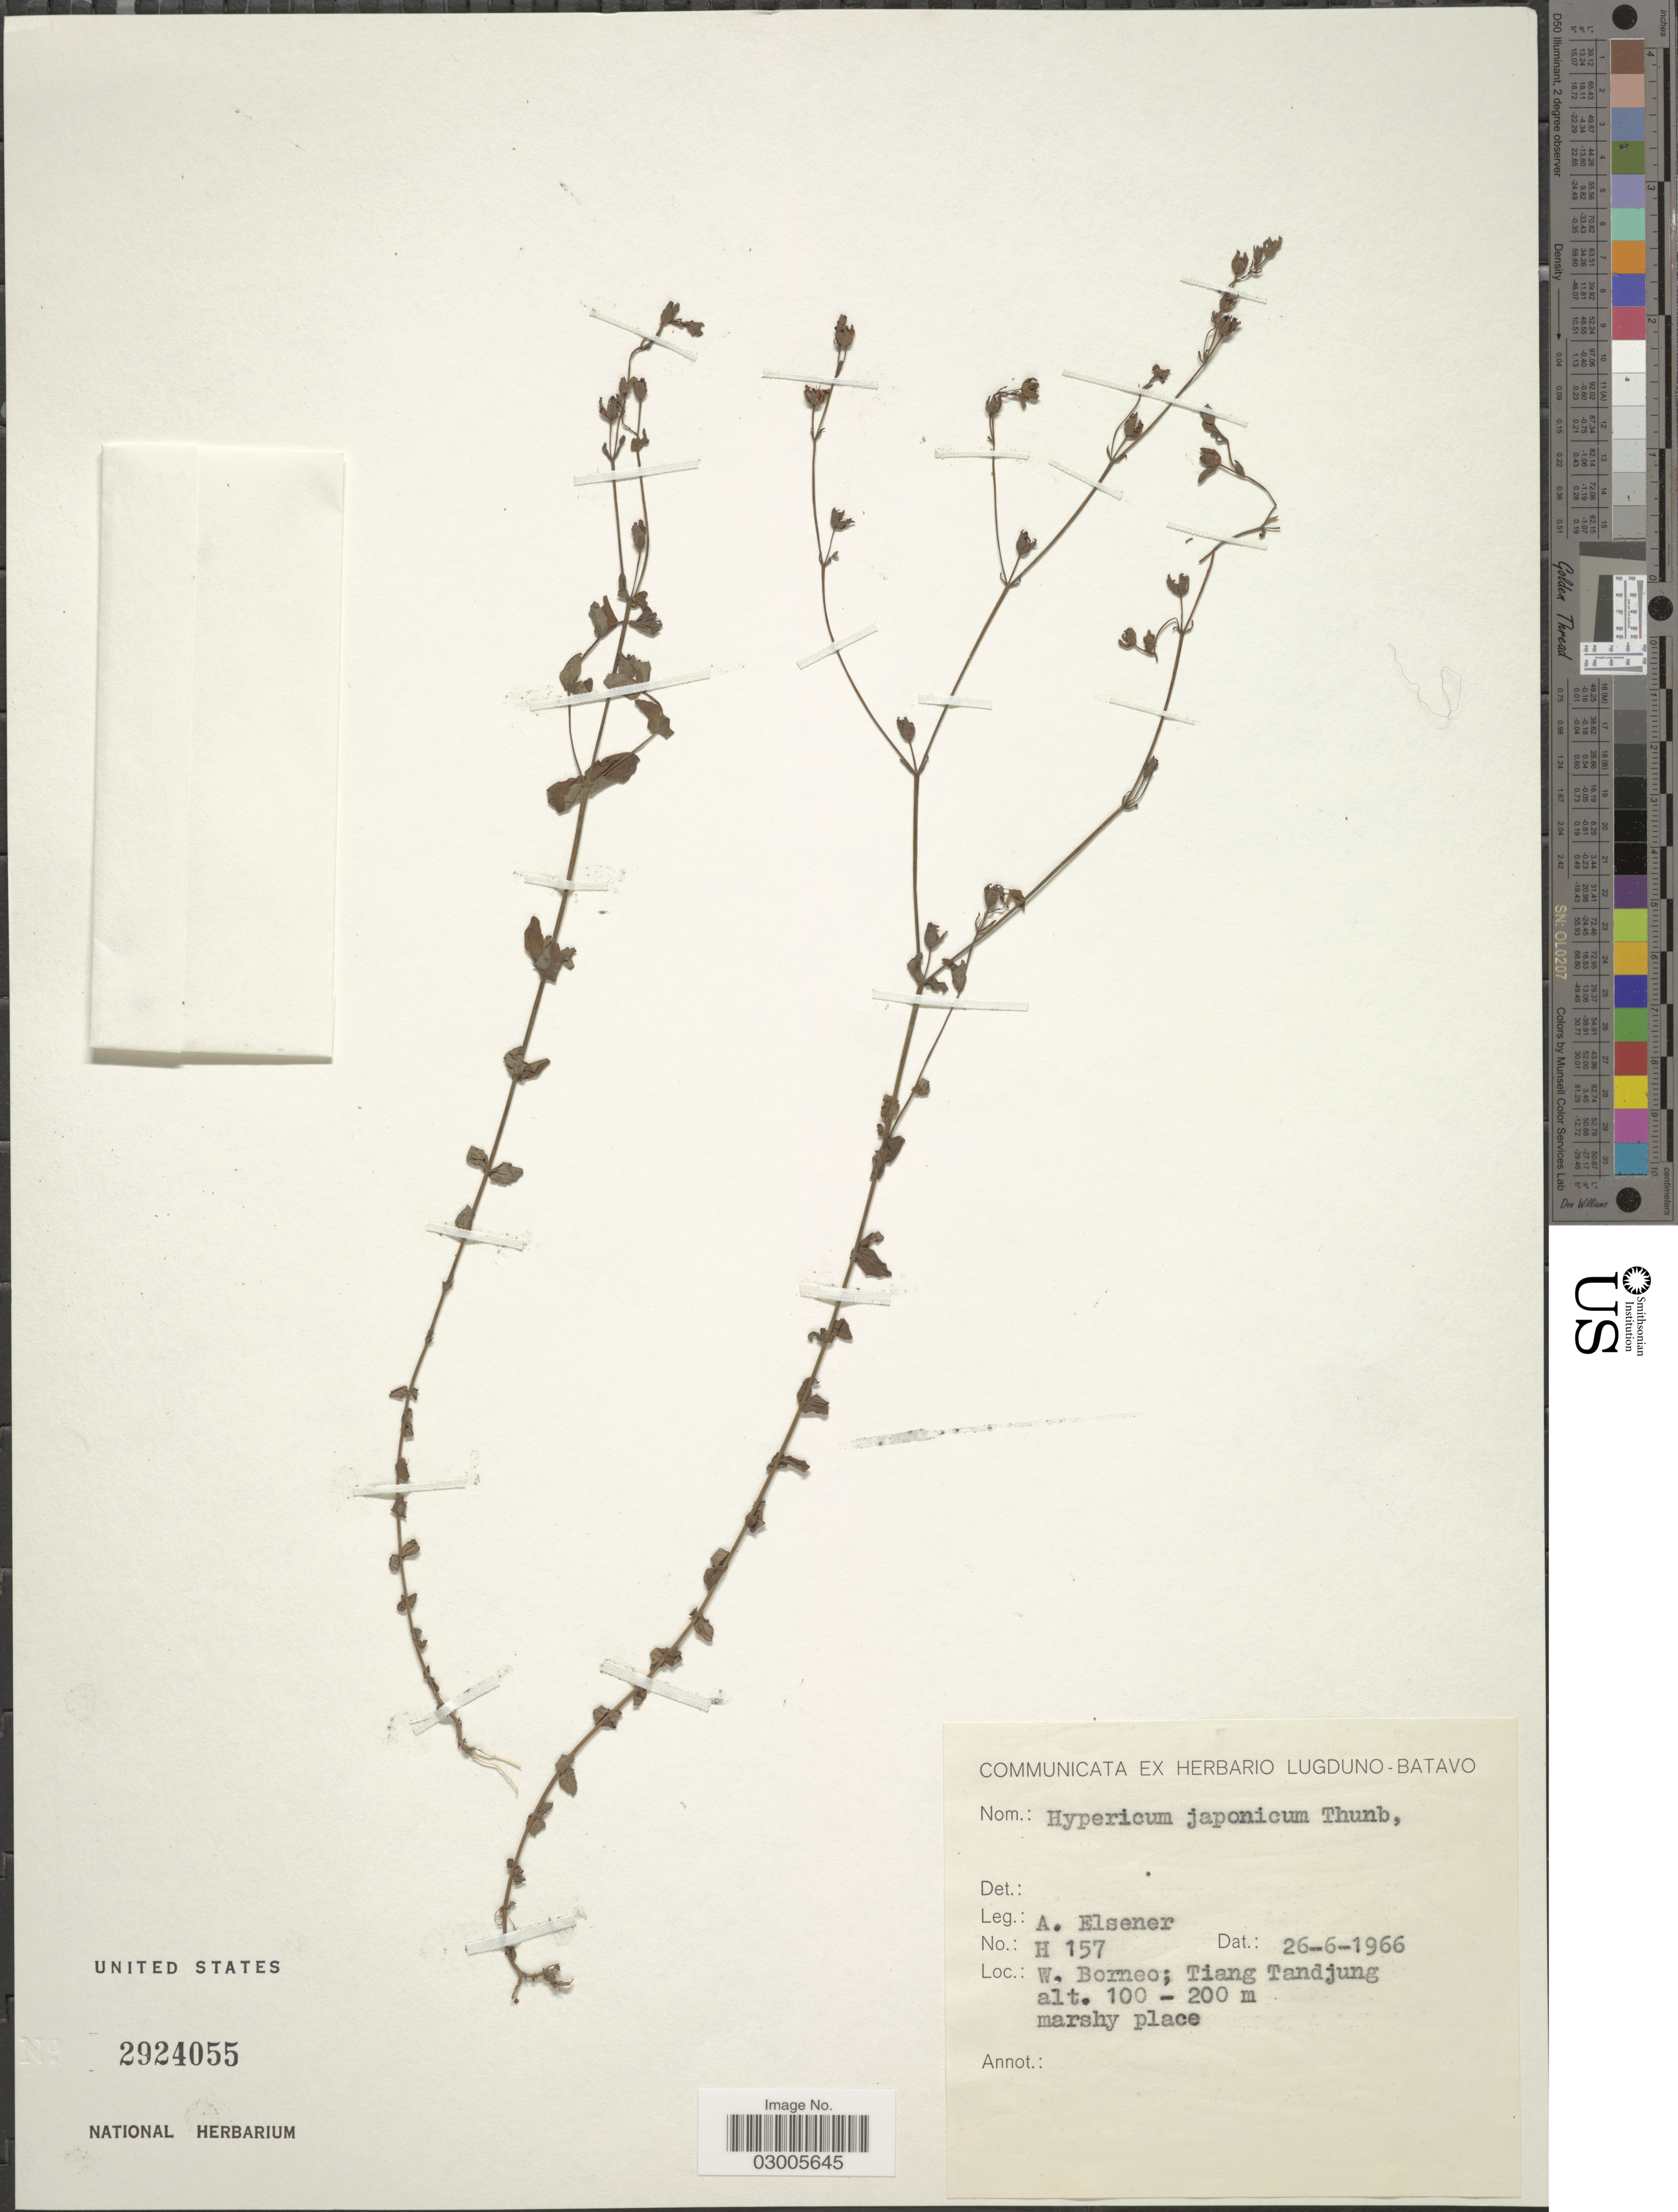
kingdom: Plantae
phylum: Tracheophyta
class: Magnoliopsida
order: Malpighiales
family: Hypericaceae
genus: Hypericum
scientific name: Hypericum japonicum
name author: Thunb.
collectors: A. Elsener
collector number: H157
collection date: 1966-06-26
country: Indonesia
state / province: Kalimantan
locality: W. Borneo; Tiang Tandjung.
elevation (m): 100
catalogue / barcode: US 2924055